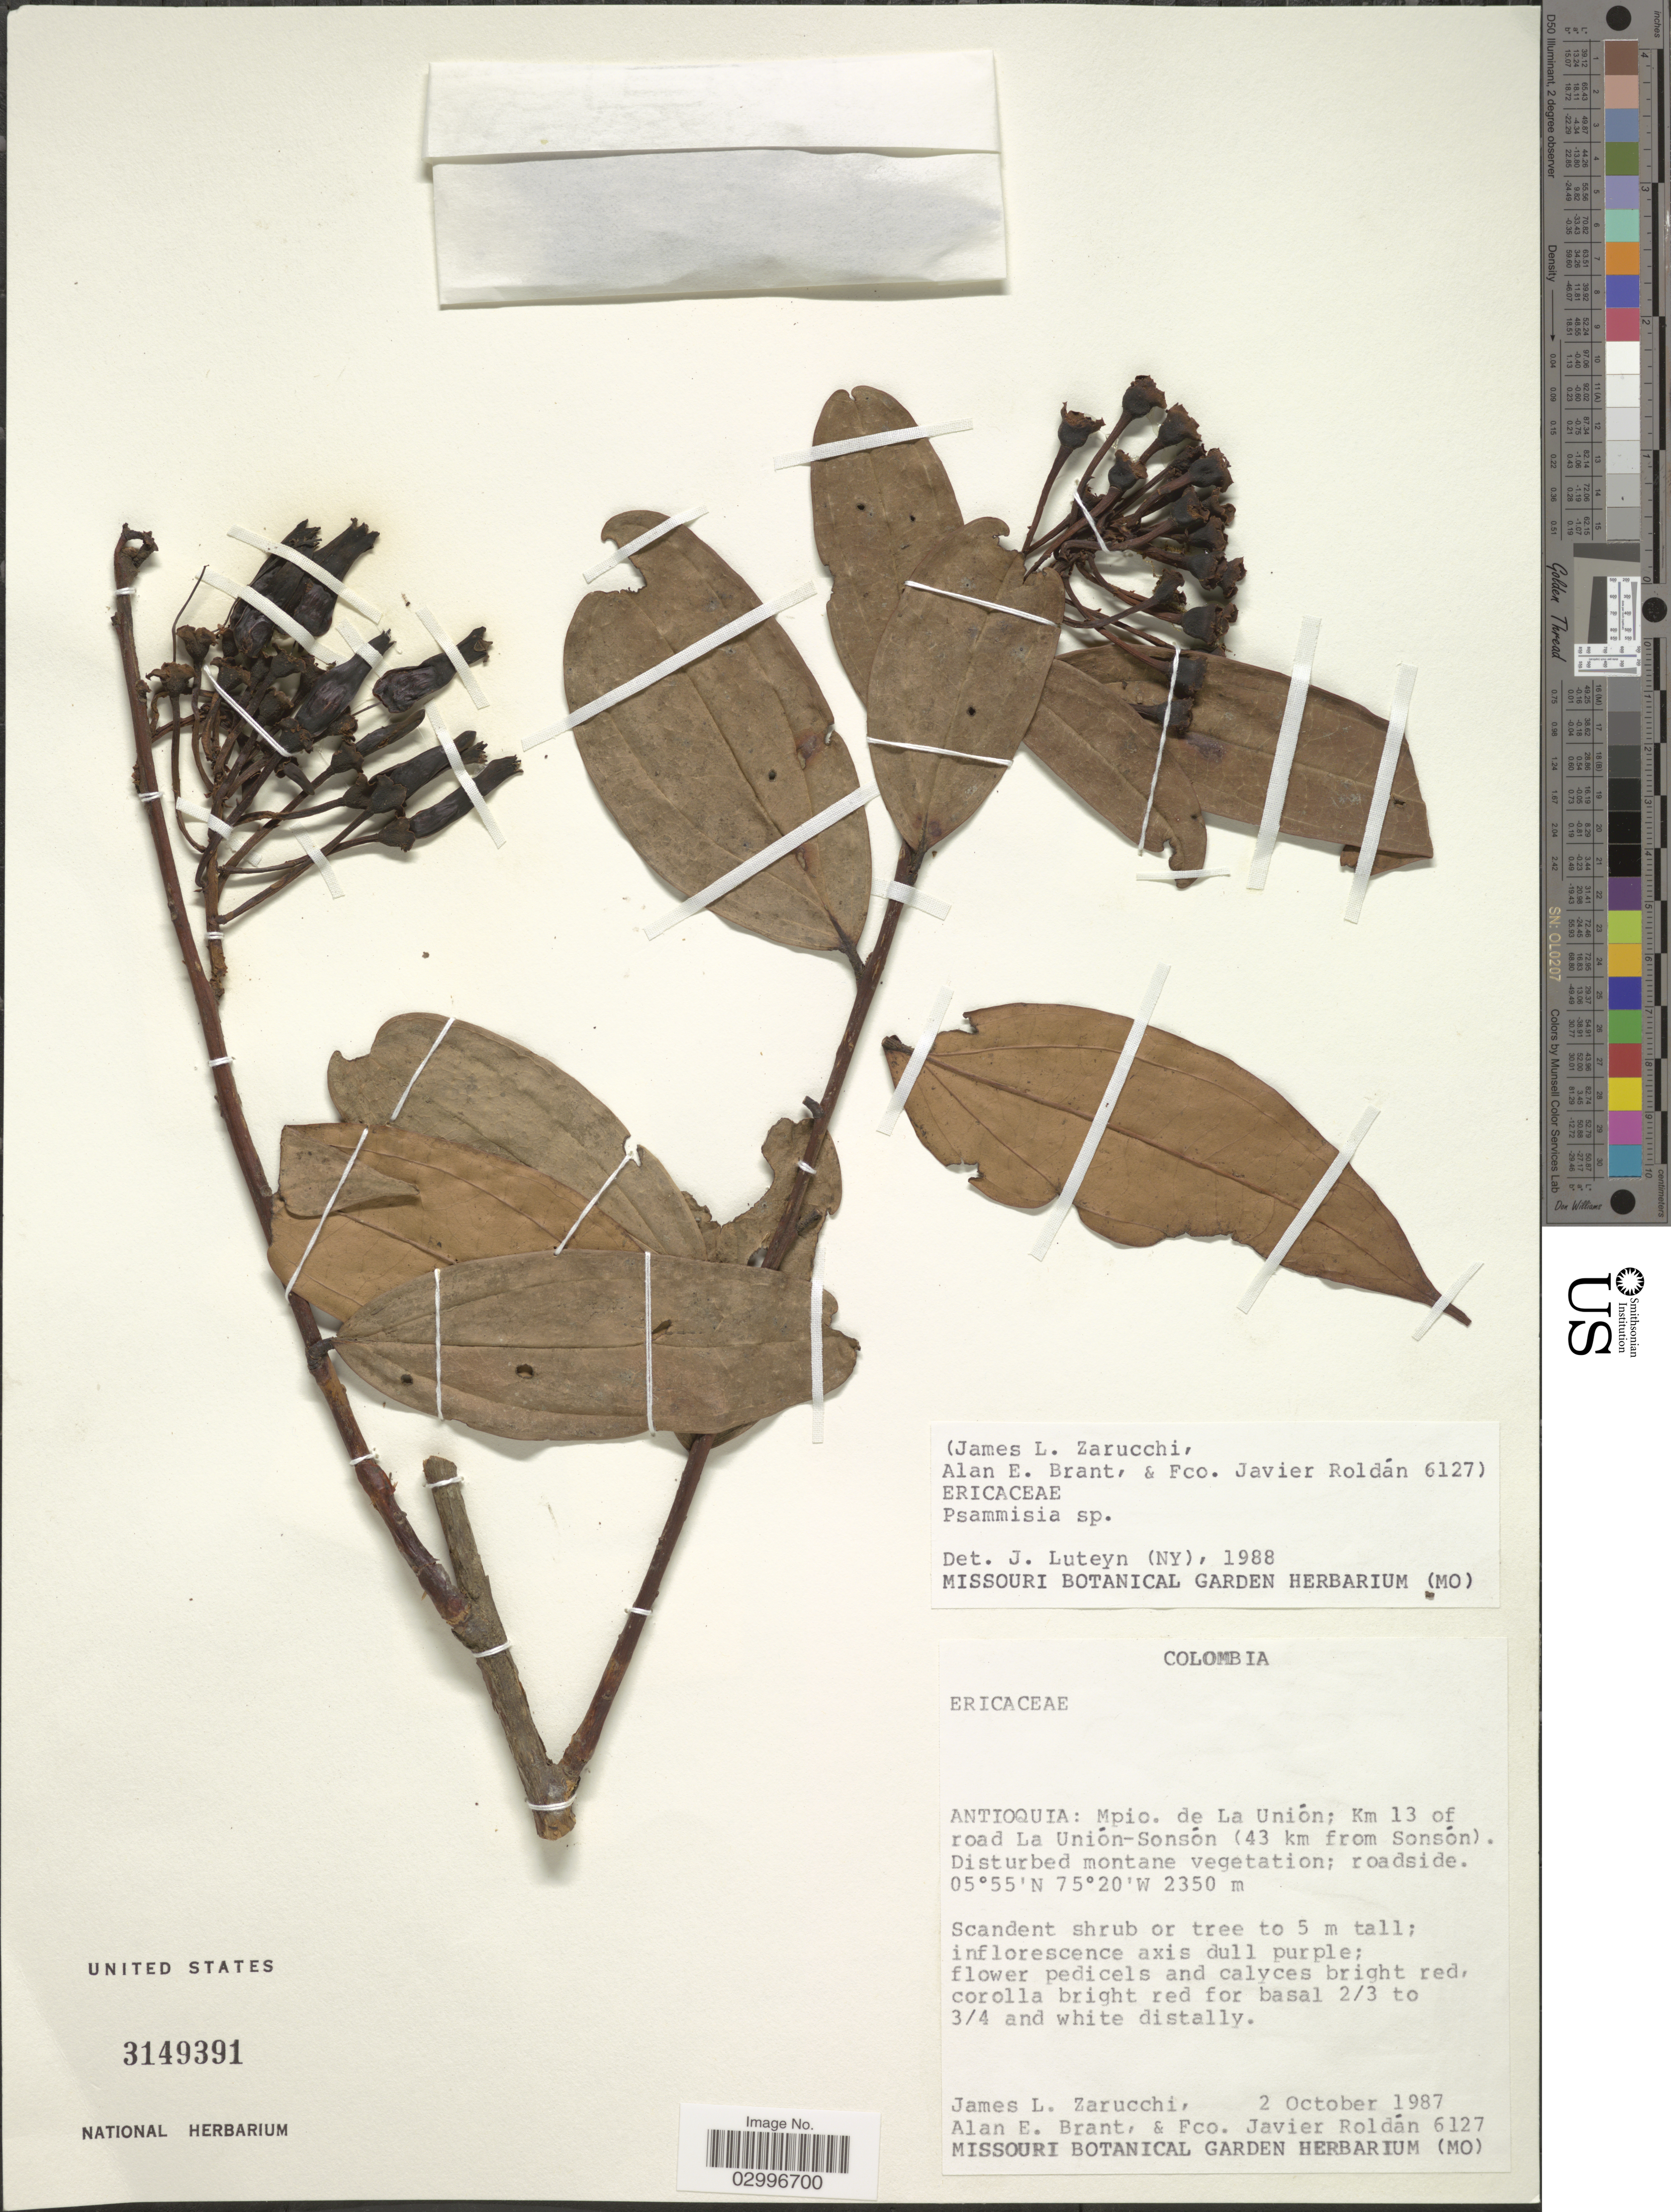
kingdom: Plantae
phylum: Tracheophyta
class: Magnoliopsida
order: Ericales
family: Ericaceae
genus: Psammisia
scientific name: Psammisia sp.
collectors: J. L. Zarucchi, A. Brant & F. J. Roldán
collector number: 6127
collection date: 1987-10-02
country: Colombia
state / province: Antioquia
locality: Mpio. de La Unión; Km 13 of road La Unión-Sonsón (43 km from Sonsón)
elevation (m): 2350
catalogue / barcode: US 3149391